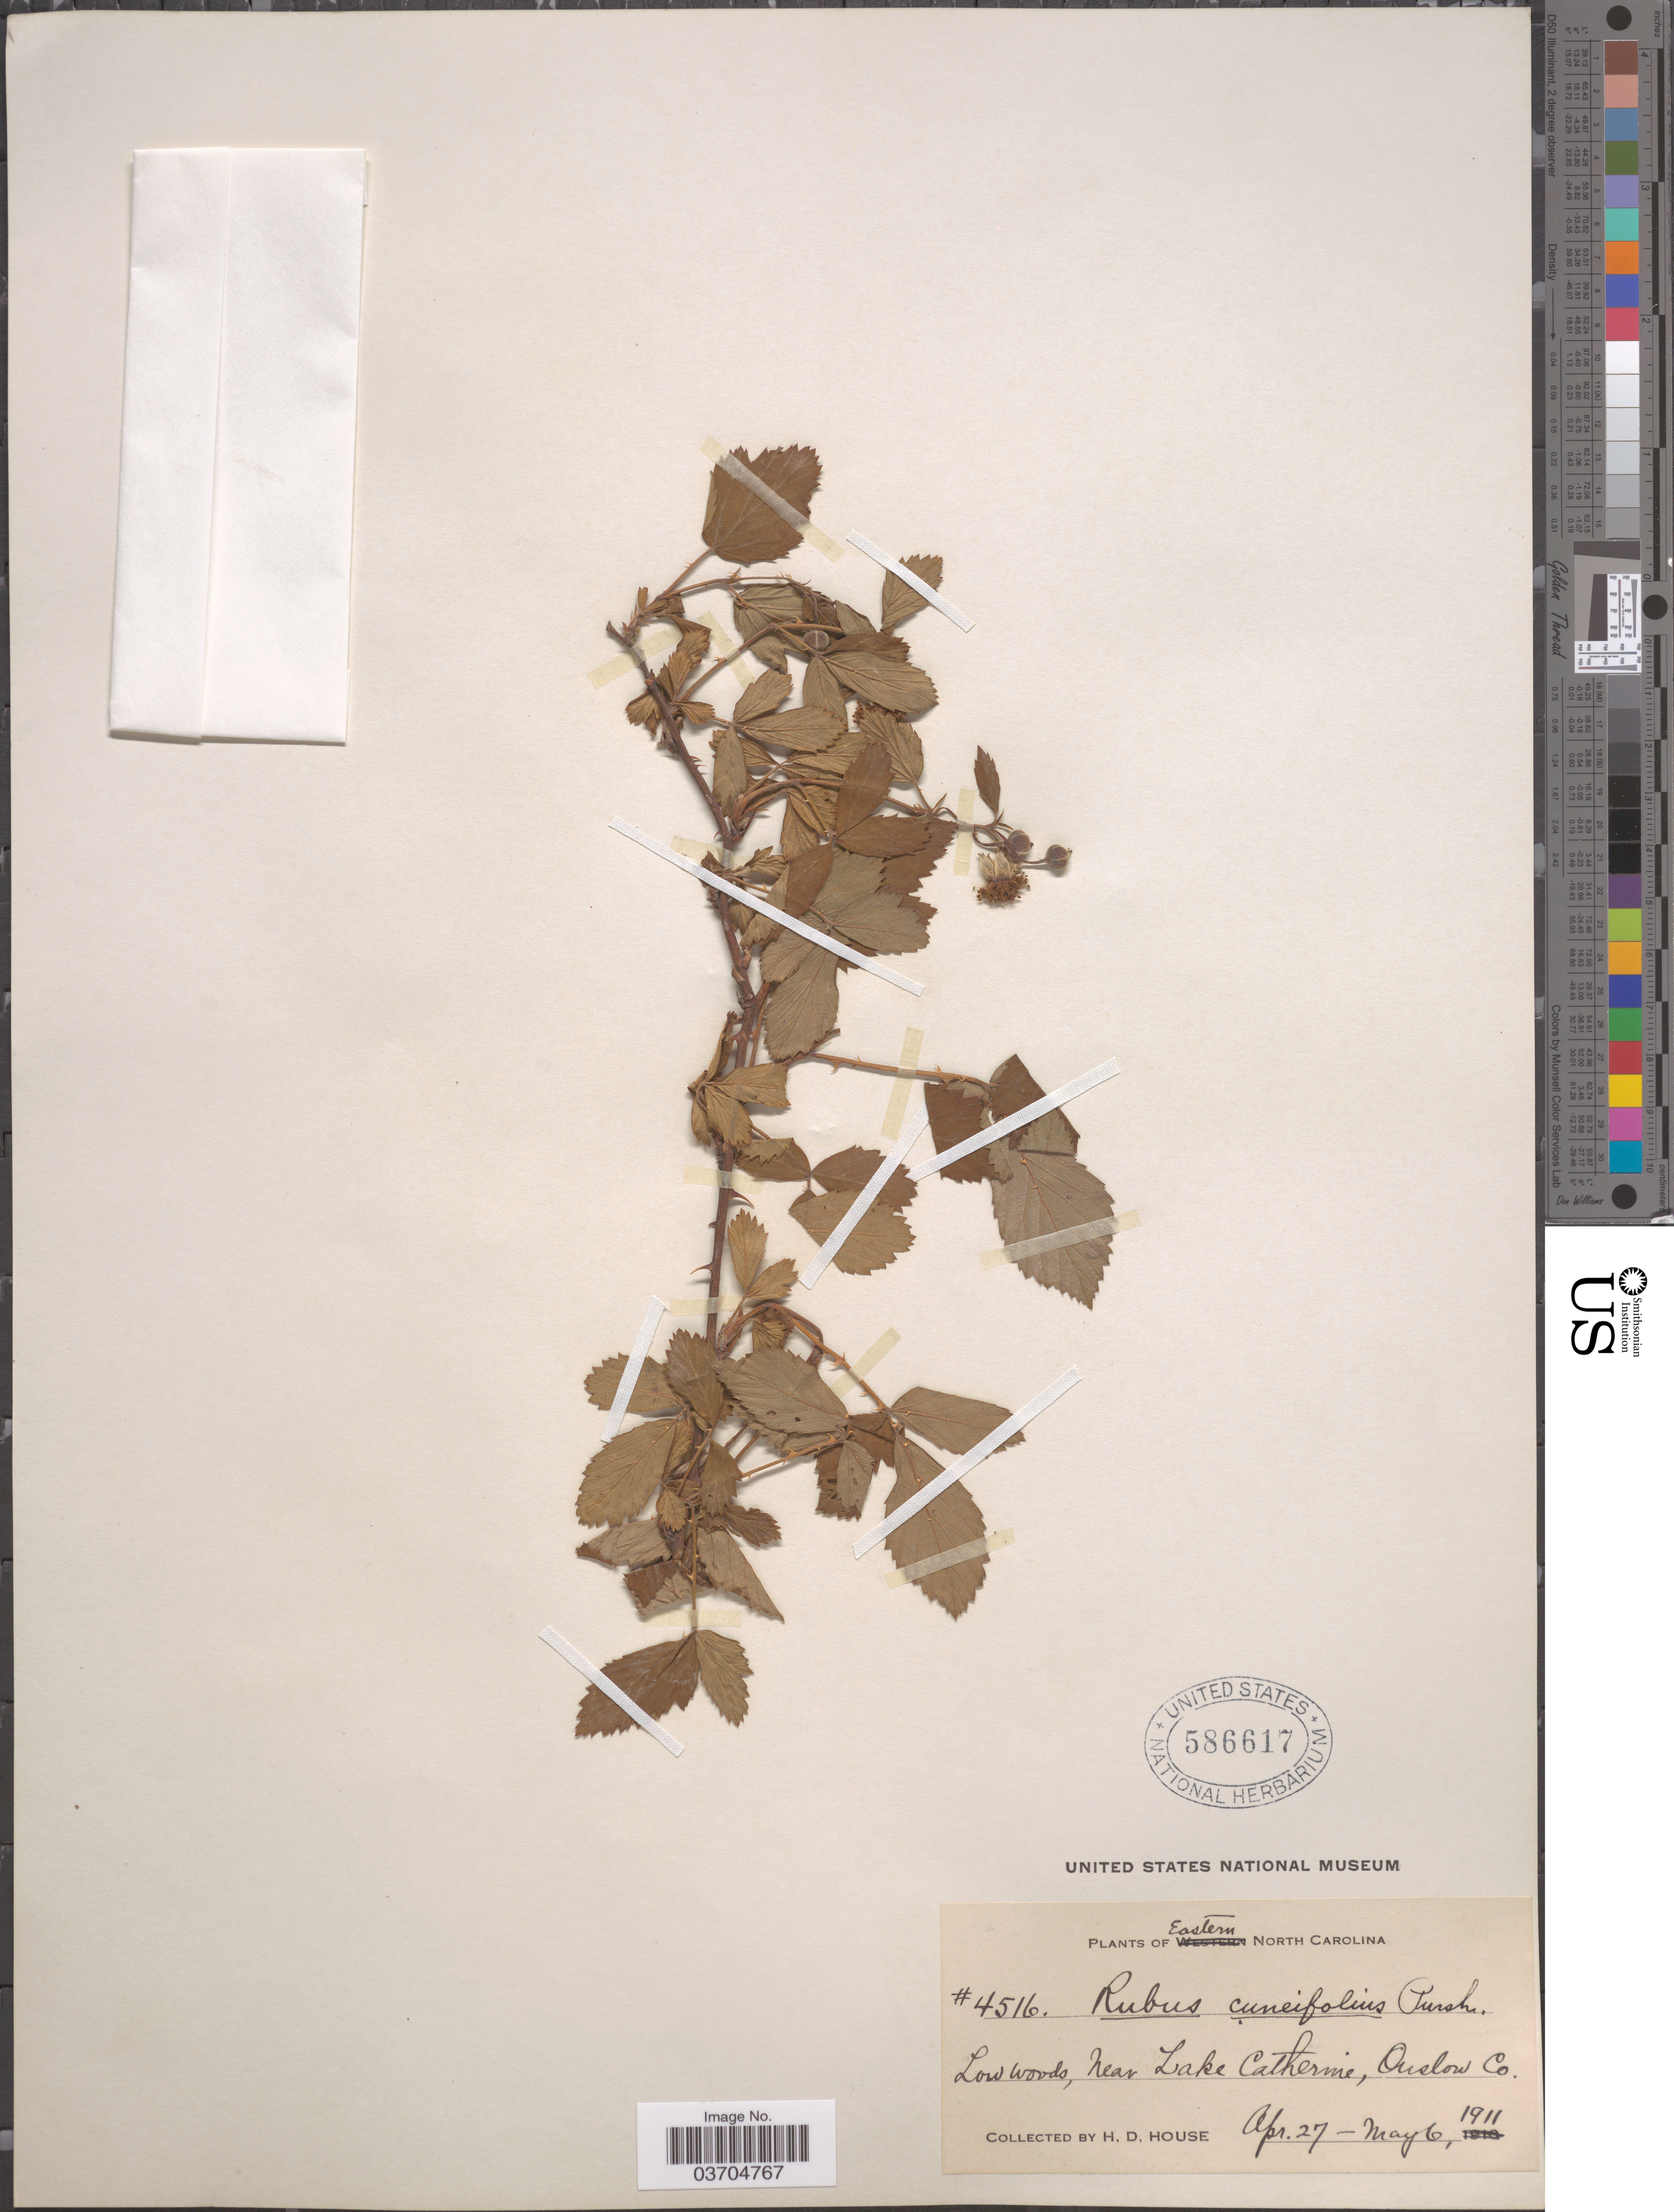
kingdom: Plantae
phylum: Tracheophyta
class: Magnoliopsida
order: Rosales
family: Rosaceae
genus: Rubus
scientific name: Rubus cuneifolius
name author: Pursh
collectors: H. D. House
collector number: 4516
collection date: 1911-04-27/1911-05-06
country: United States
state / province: North Carolina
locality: Eastern North Carolina. Near Lake Catherine, Onslow Co.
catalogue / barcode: US 586617